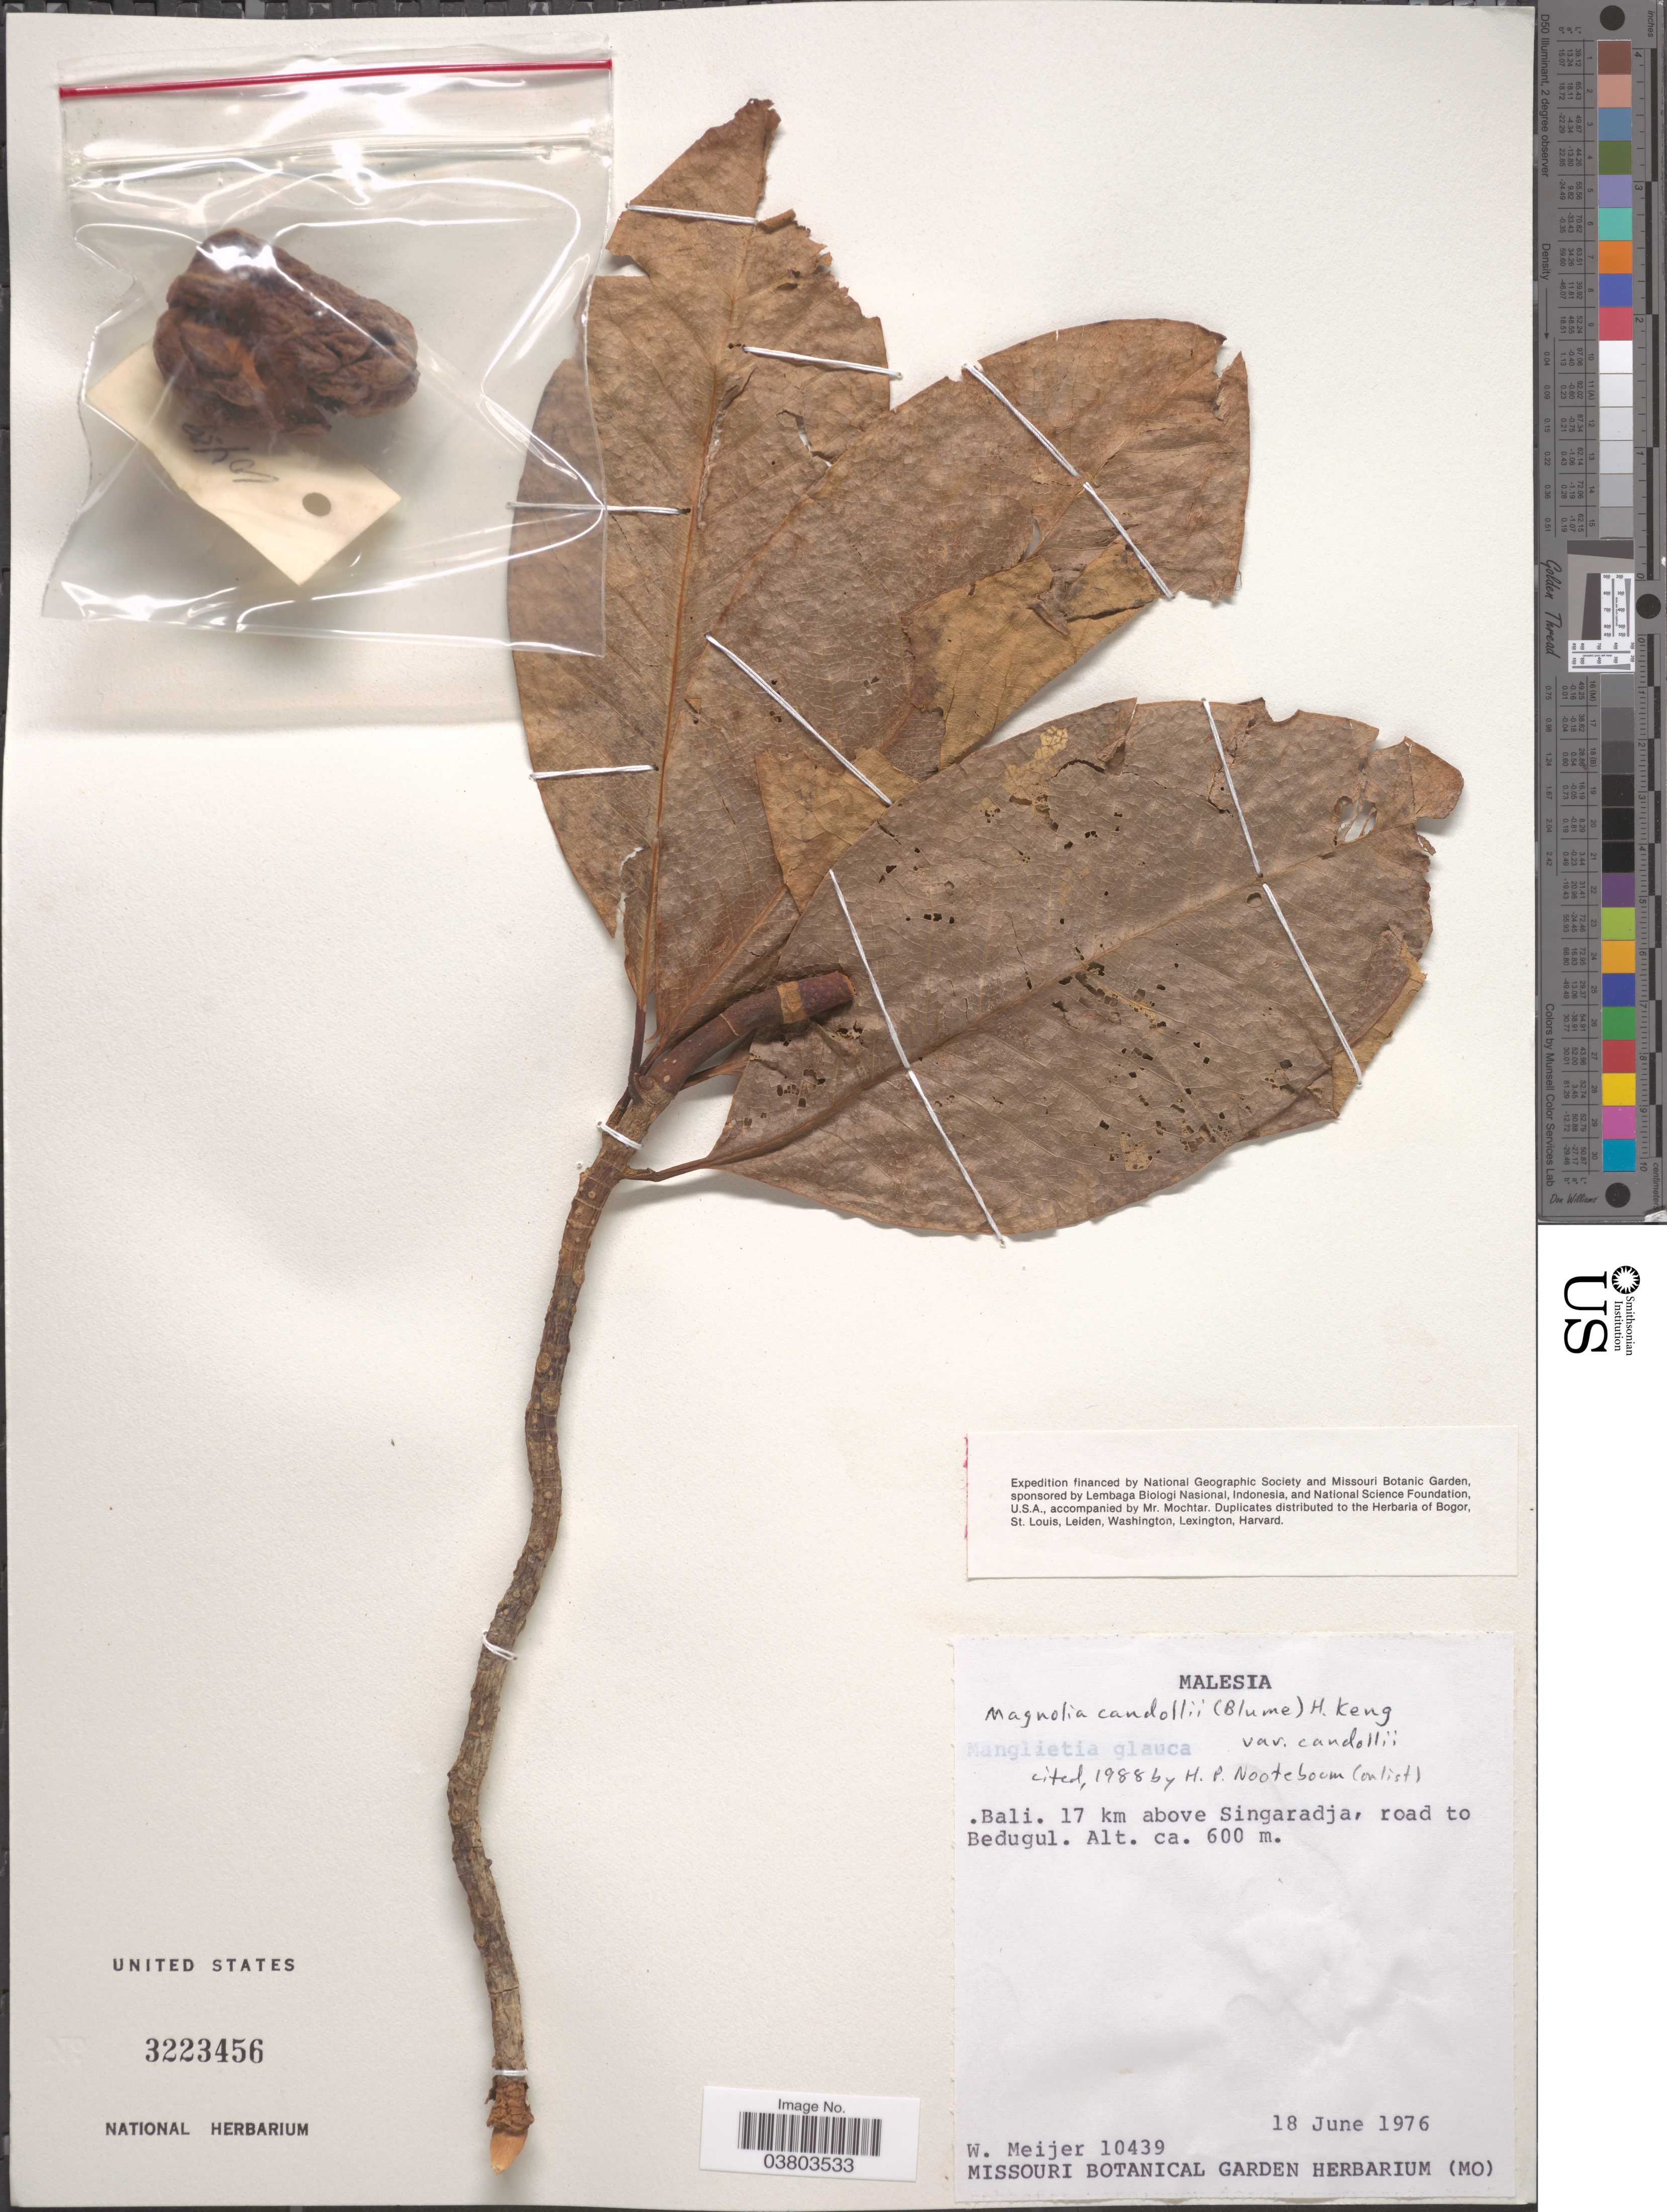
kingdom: Plantae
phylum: Tracheophyta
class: Magnoliopsida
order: Magnoliales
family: Magnoliaceae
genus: Magnolia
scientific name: Magnolia candollei var. candollei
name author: Link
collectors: W. Meijer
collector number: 10439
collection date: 1976-06-18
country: Malaysia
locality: Bali. 17 km above Singaradja, road to Bedugul.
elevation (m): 600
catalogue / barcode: US 3223456